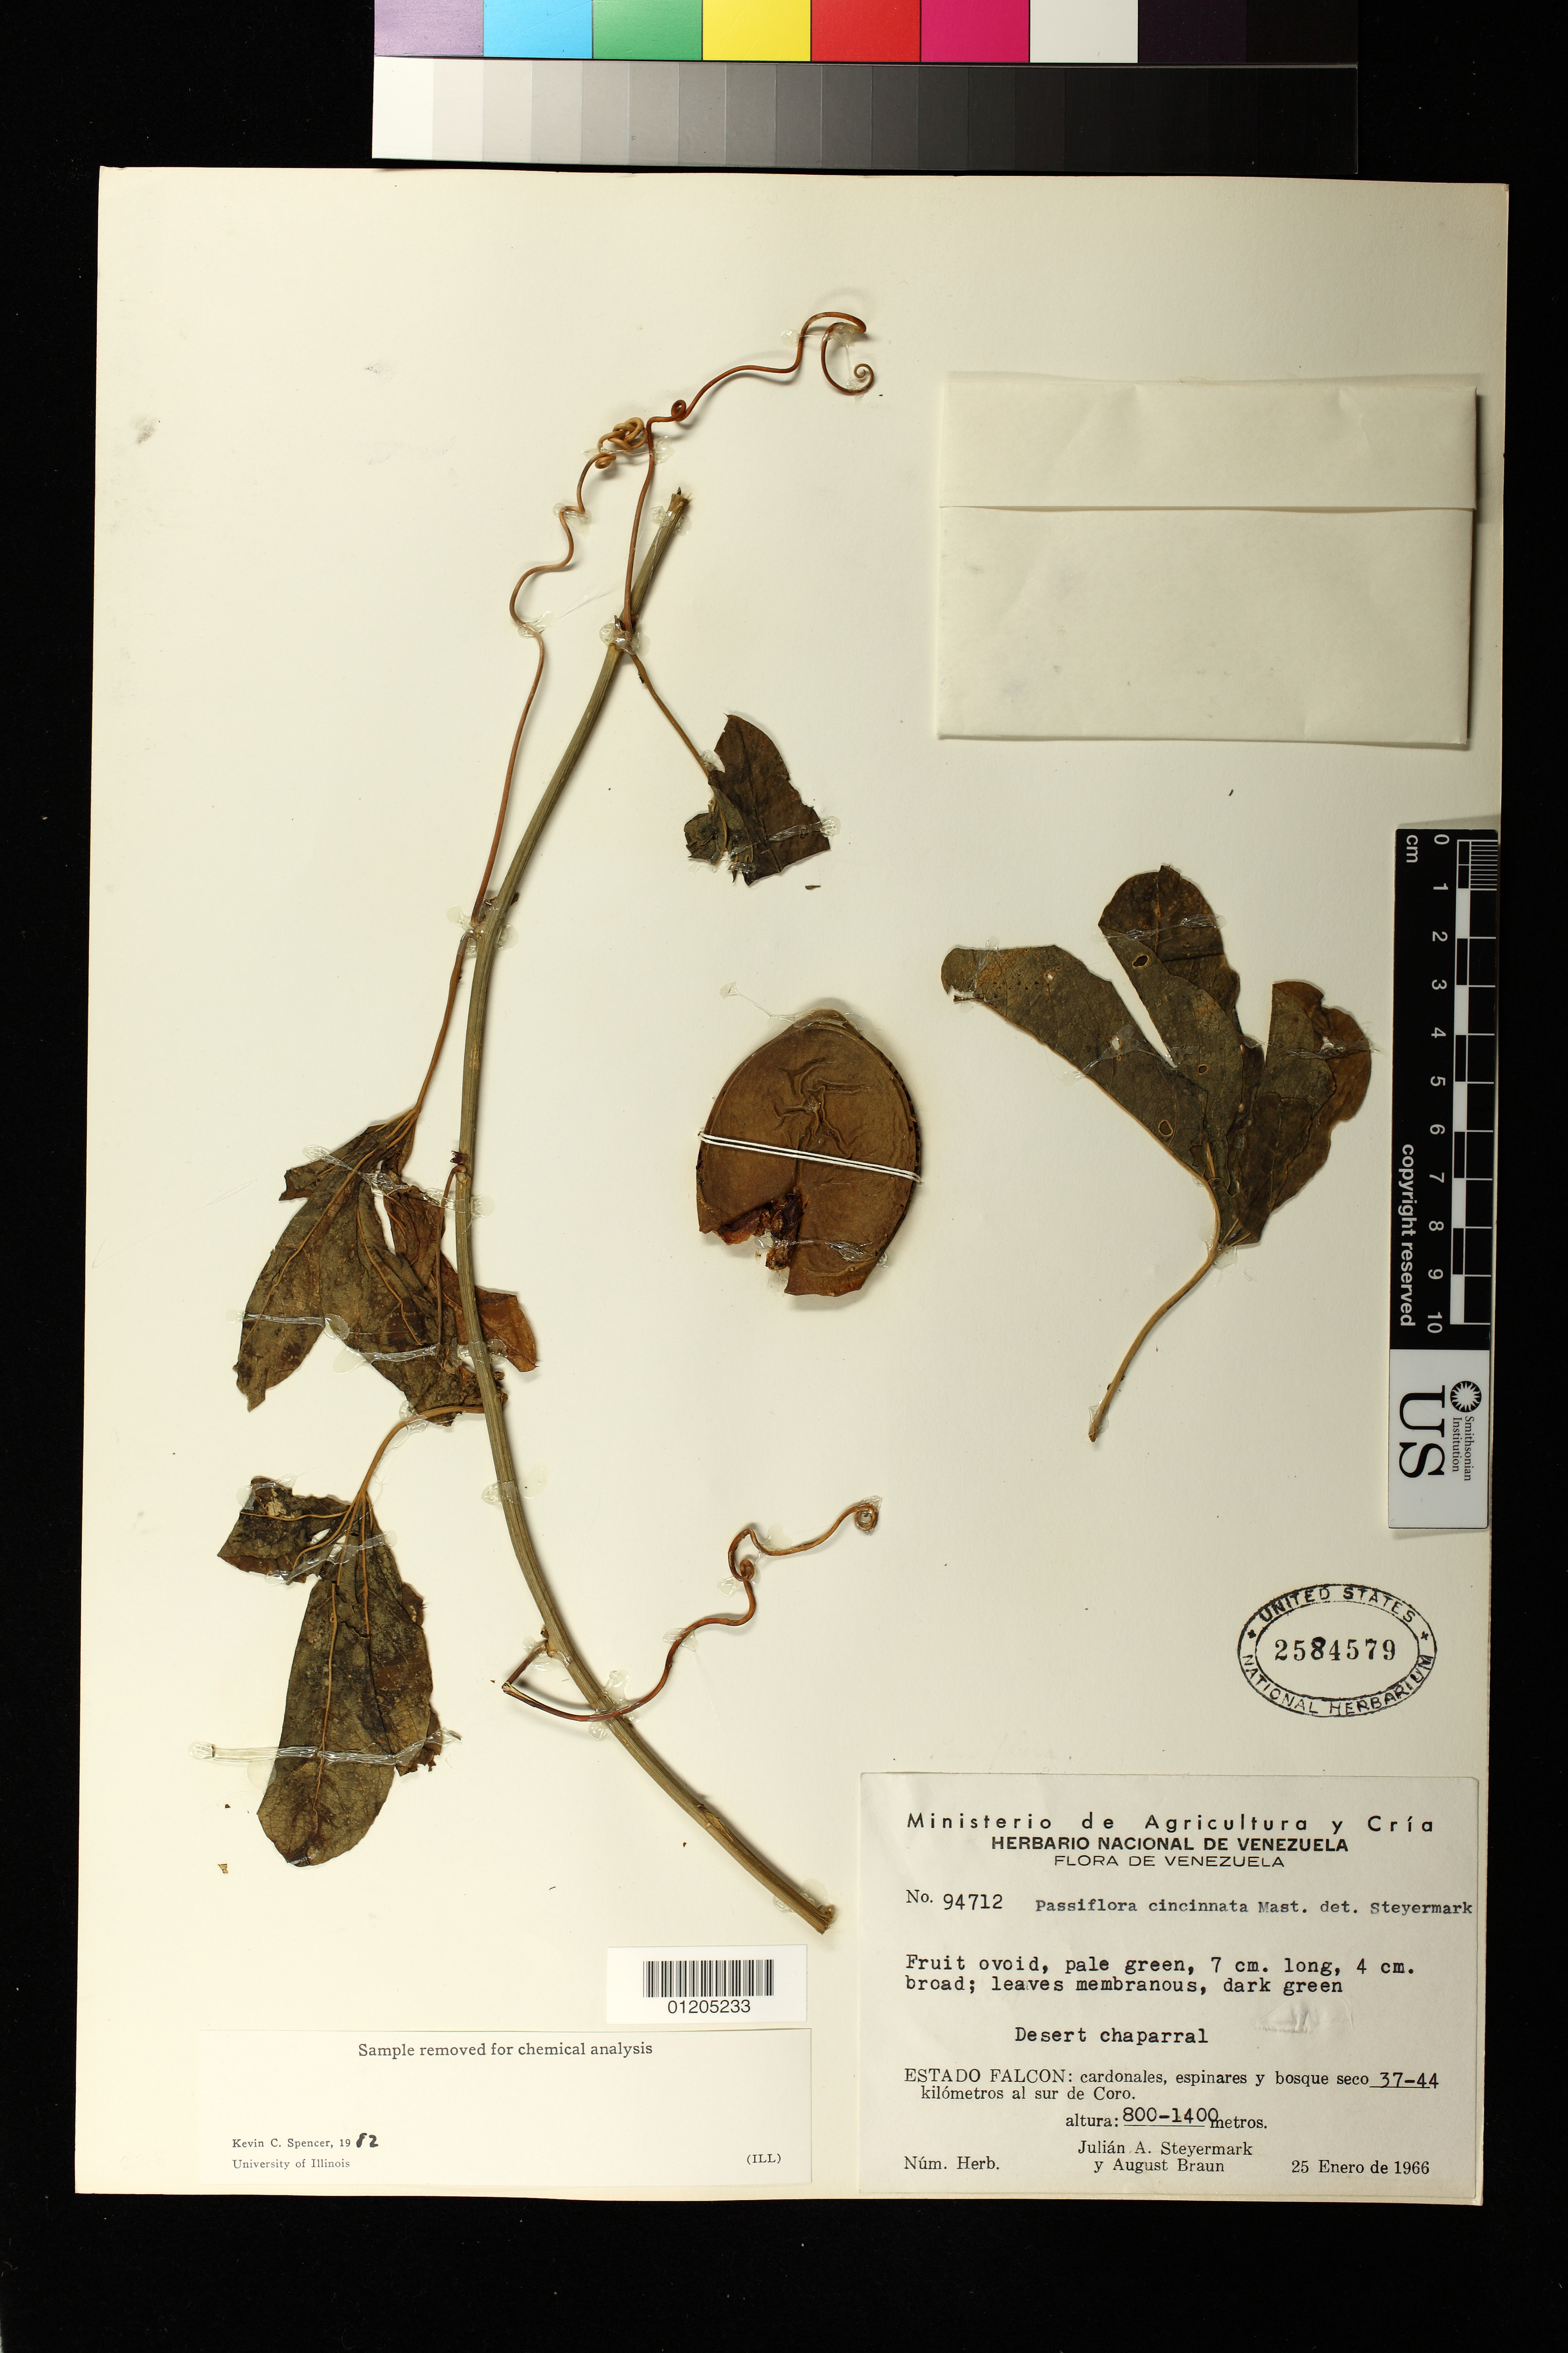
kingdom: Plantae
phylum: Tracheophyta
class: Magnoliopsida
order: Malpighiales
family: Passifloraceae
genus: Passiflora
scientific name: Passiflora cincinnata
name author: Mast.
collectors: J. Steyermark & A. Braun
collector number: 94712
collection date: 1966-01-25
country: Venezuela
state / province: Falcón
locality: Cardonales, espinares y bosque seco 37-44 kilometros al sur de Coro.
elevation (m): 800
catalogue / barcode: US 2584579